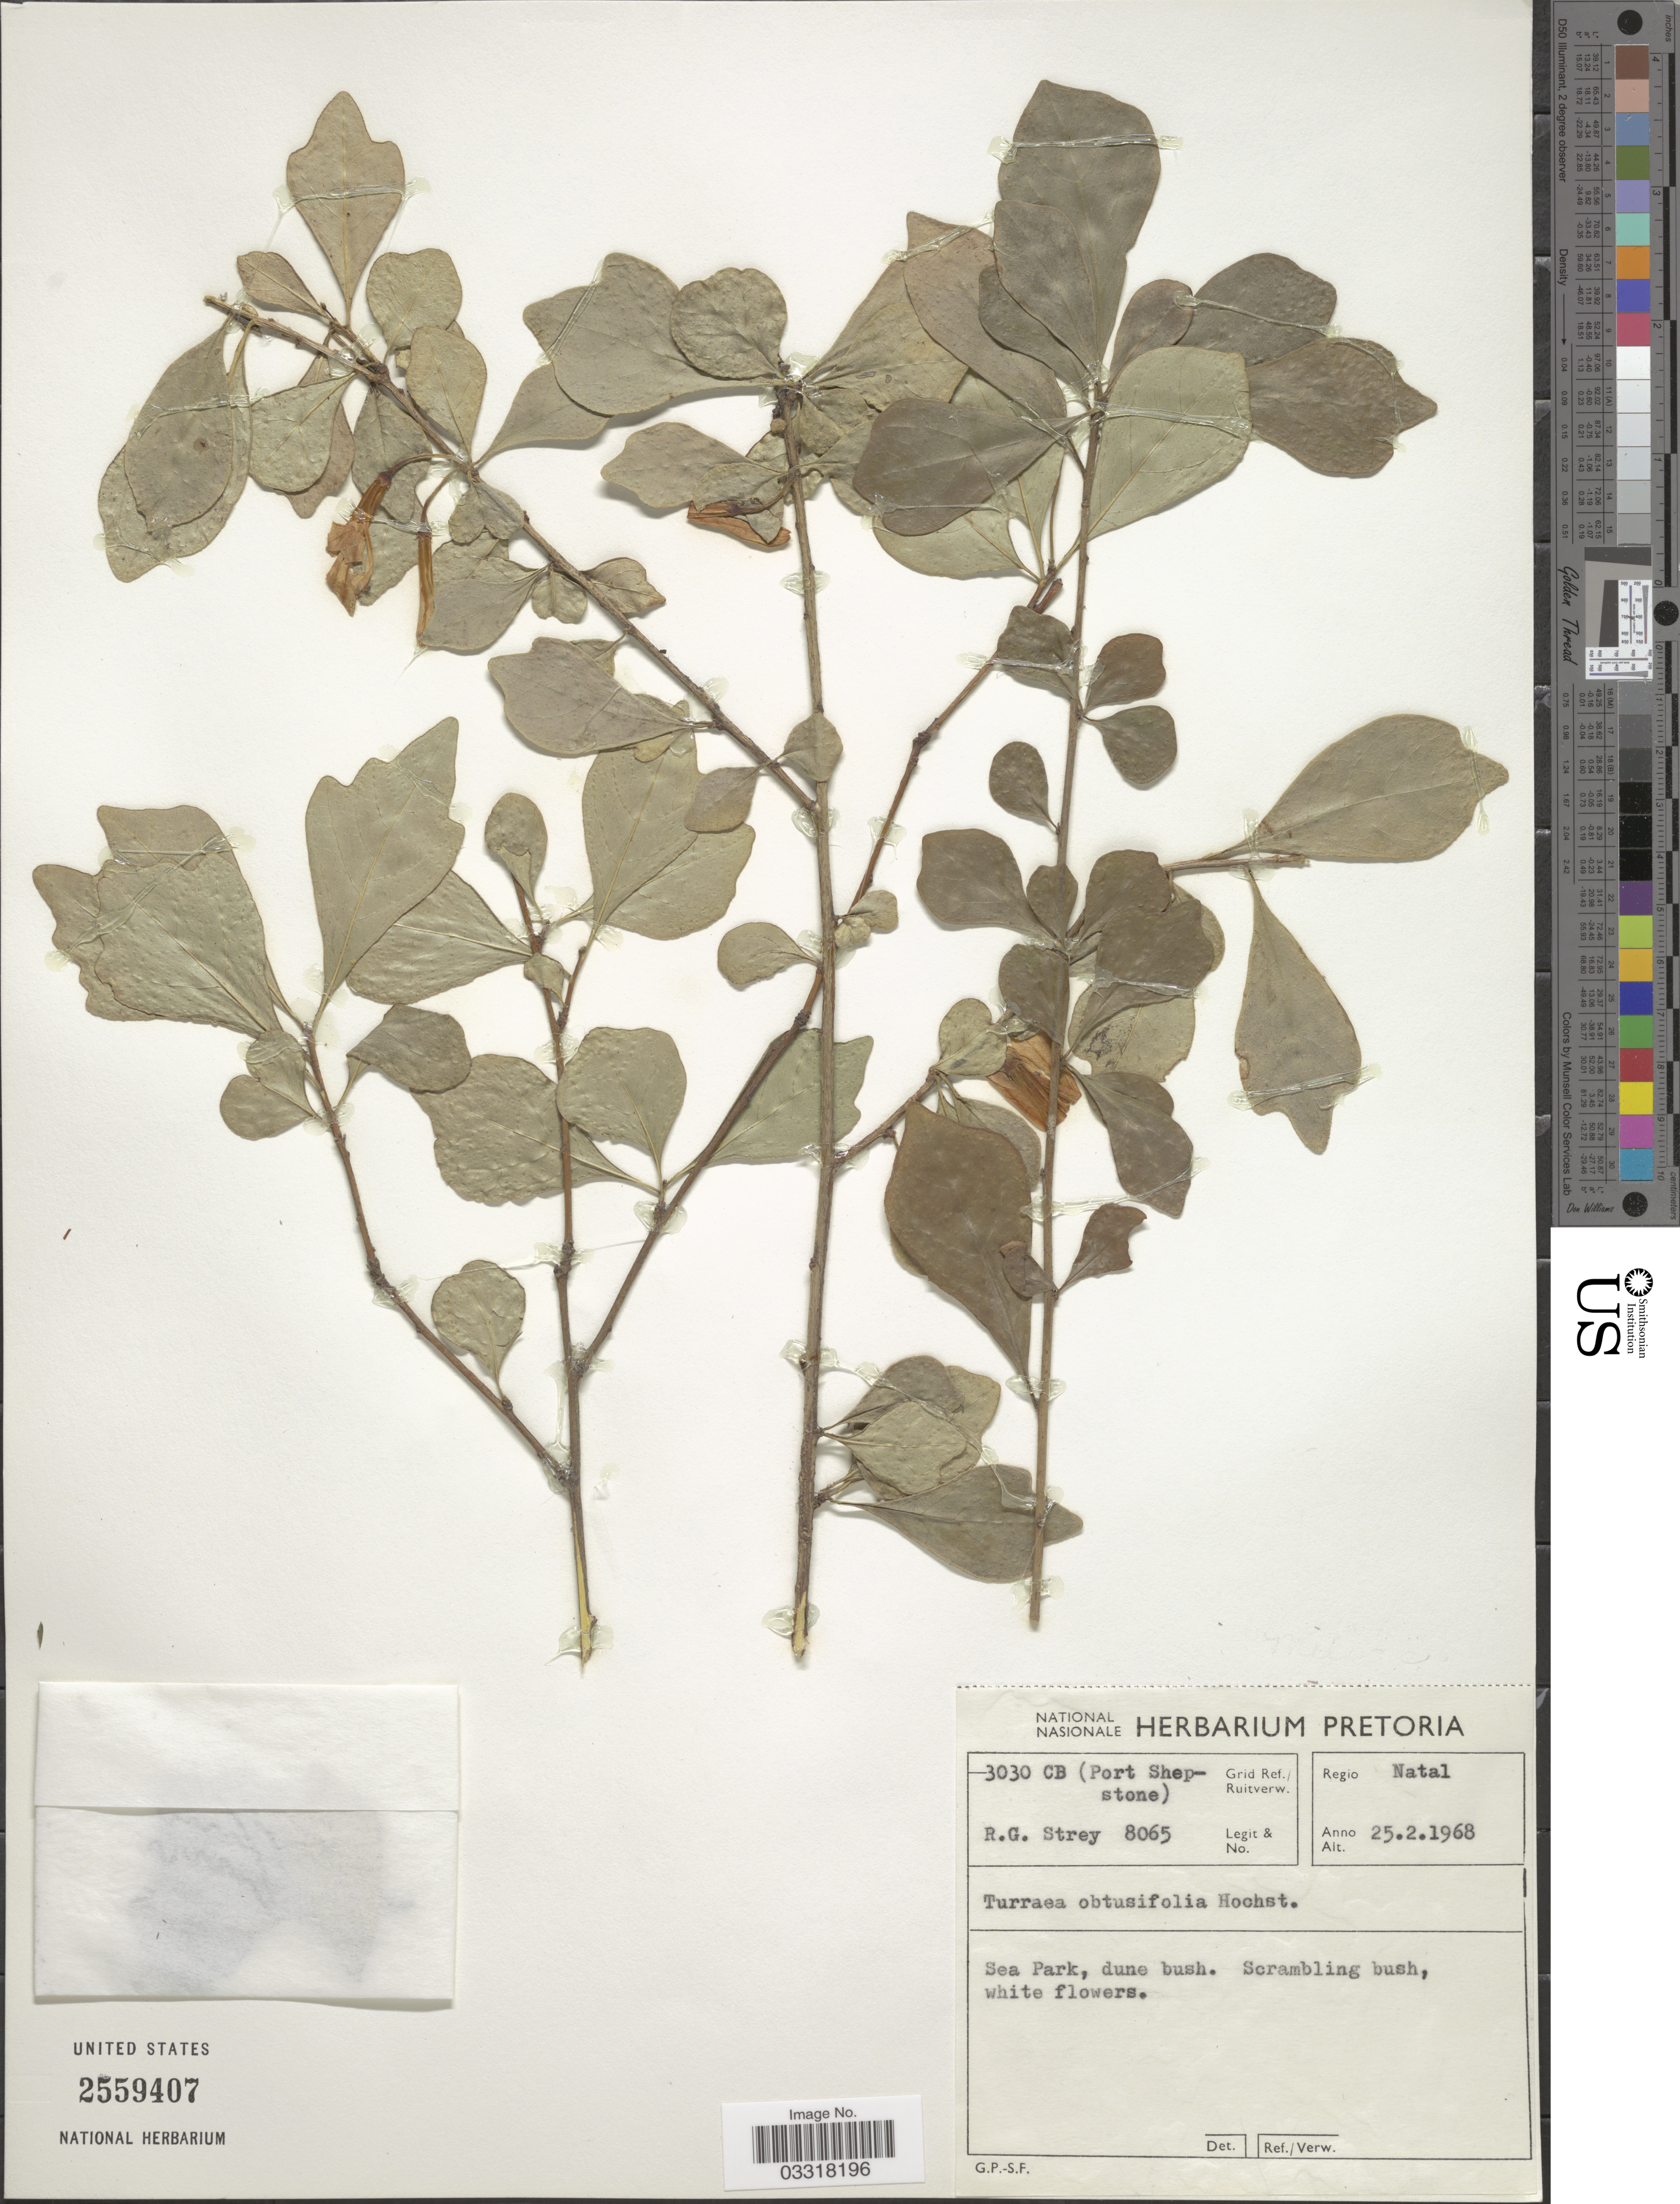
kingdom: Plantae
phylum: Tracheophyta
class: Magnoliopsida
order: Sapindales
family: Meliaceae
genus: Turraea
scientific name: Turraea obtusifolia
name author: Hochst.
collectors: R. G. Strey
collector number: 8065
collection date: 1968-02-25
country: South Africa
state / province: KwaZulu-Natal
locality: Regio Natal. Grid Ref./ Ruitverw. 3030 CB (Port Shep-stone). Sea Park.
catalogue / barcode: US 2559407